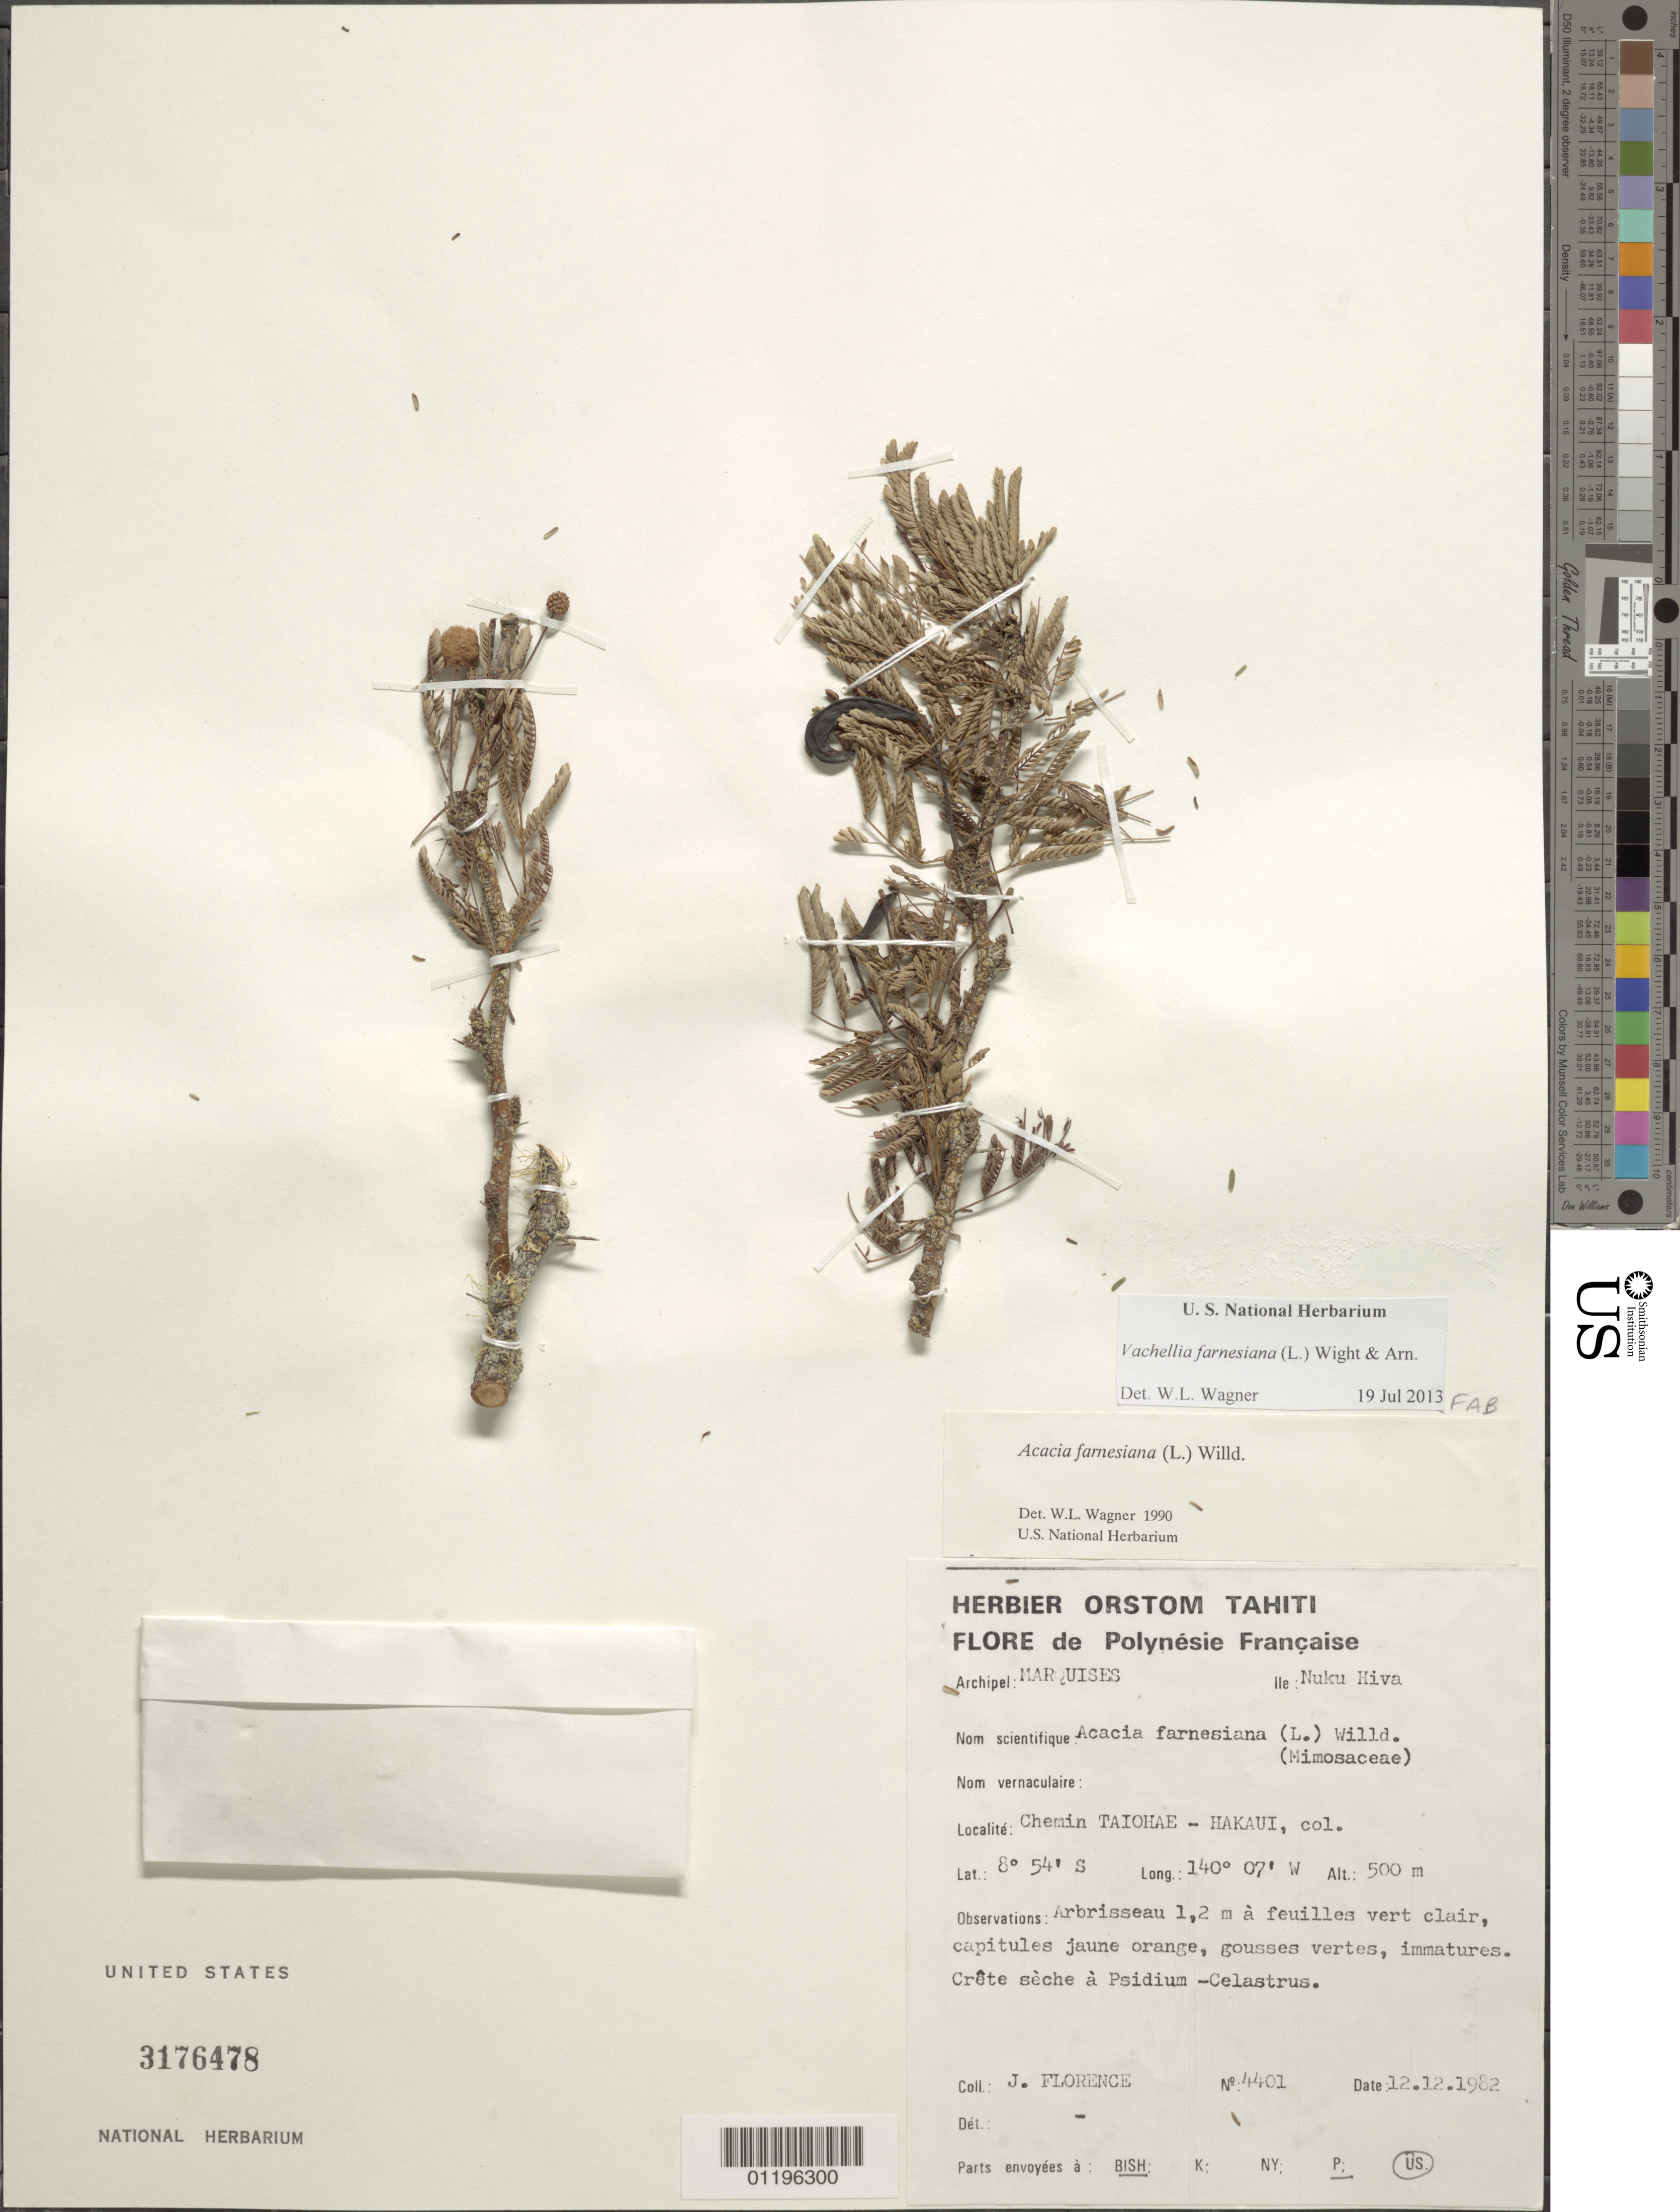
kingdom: Plantae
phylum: Tracheophyta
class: Magnoliopsida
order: Fabales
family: Fabaceae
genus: Vachellia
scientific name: Vachellia farnesiana var. farnesiana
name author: (L.) Wight & Arn.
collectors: J. Florence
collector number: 4401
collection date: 1982-12-12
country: French Polynesia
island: Nuku Hiva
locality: Chemin Taiohae-Hakaui, col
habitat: Crête sèche à Psidium-Celastrus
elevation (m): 500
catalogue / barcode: US 3176478